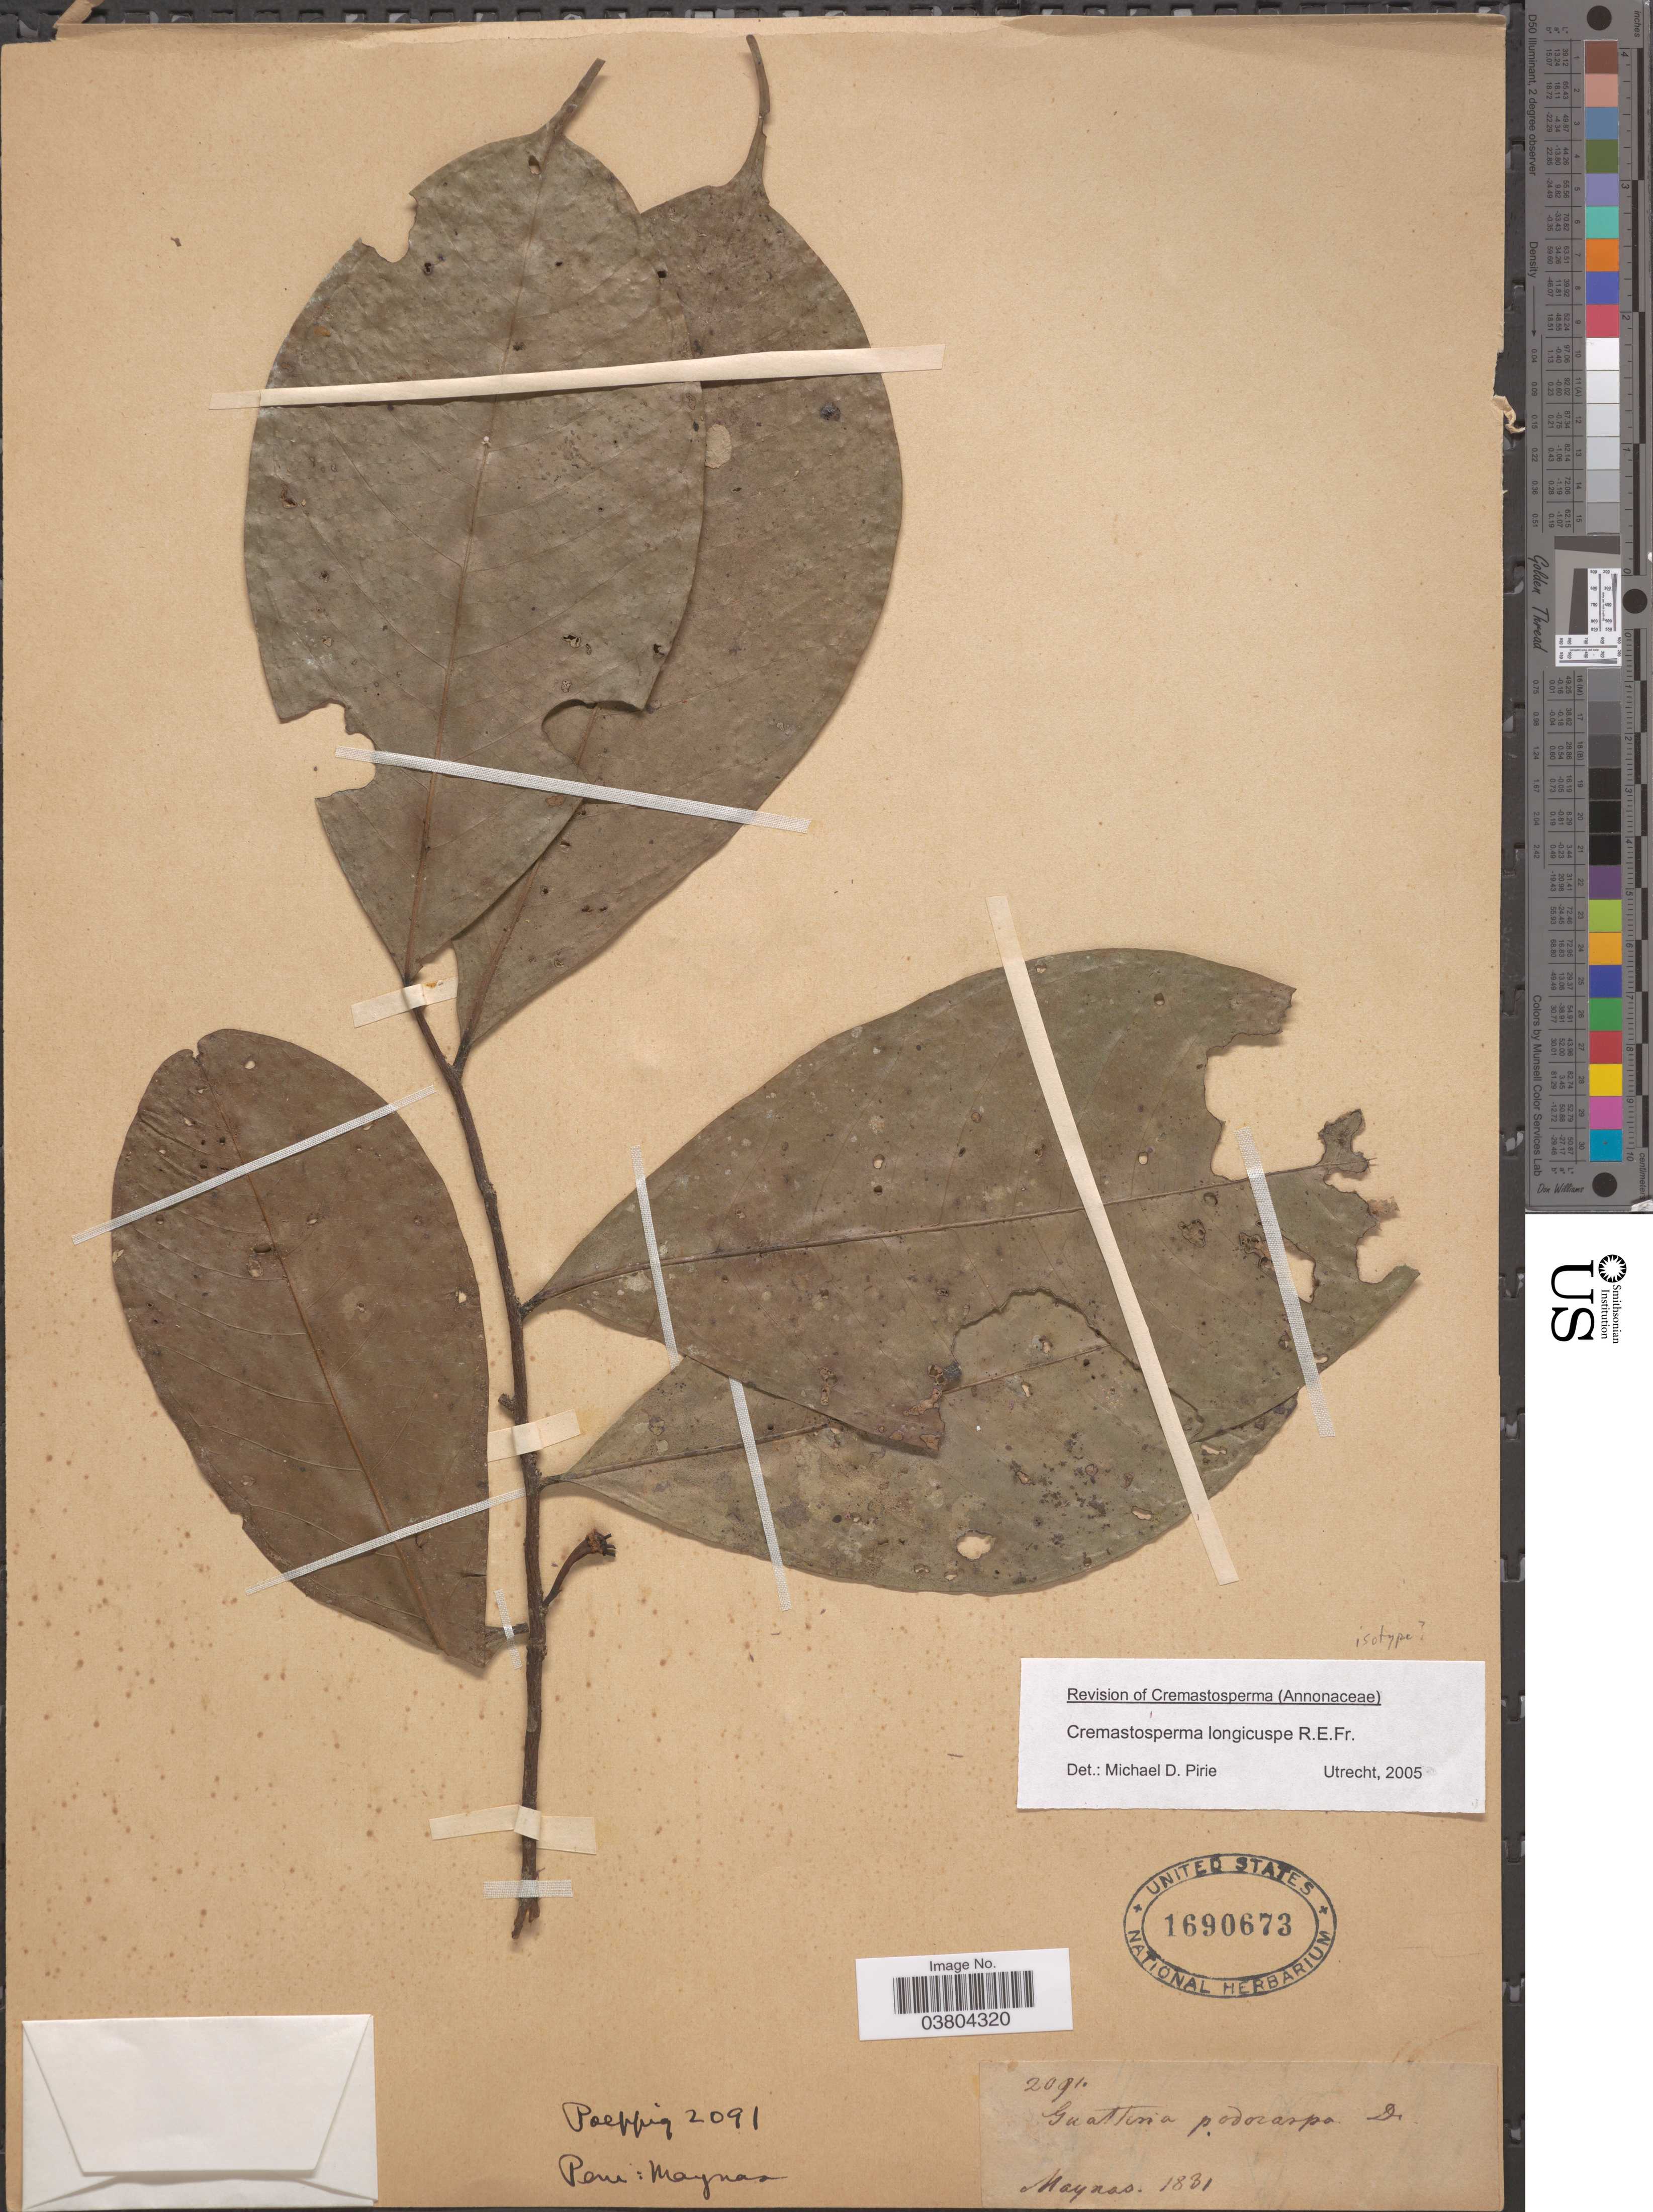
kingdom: Plantae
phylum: Tracheophyta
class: Magnoliopsida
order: Magnoliales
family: Annonaceae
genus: Cremastosperma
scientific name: Cremastosperma longicuspe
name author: R.E. Fr.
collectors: Poeppig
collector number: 2091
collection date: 1881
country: Peru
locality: Maynas.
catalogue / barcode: US 1690673